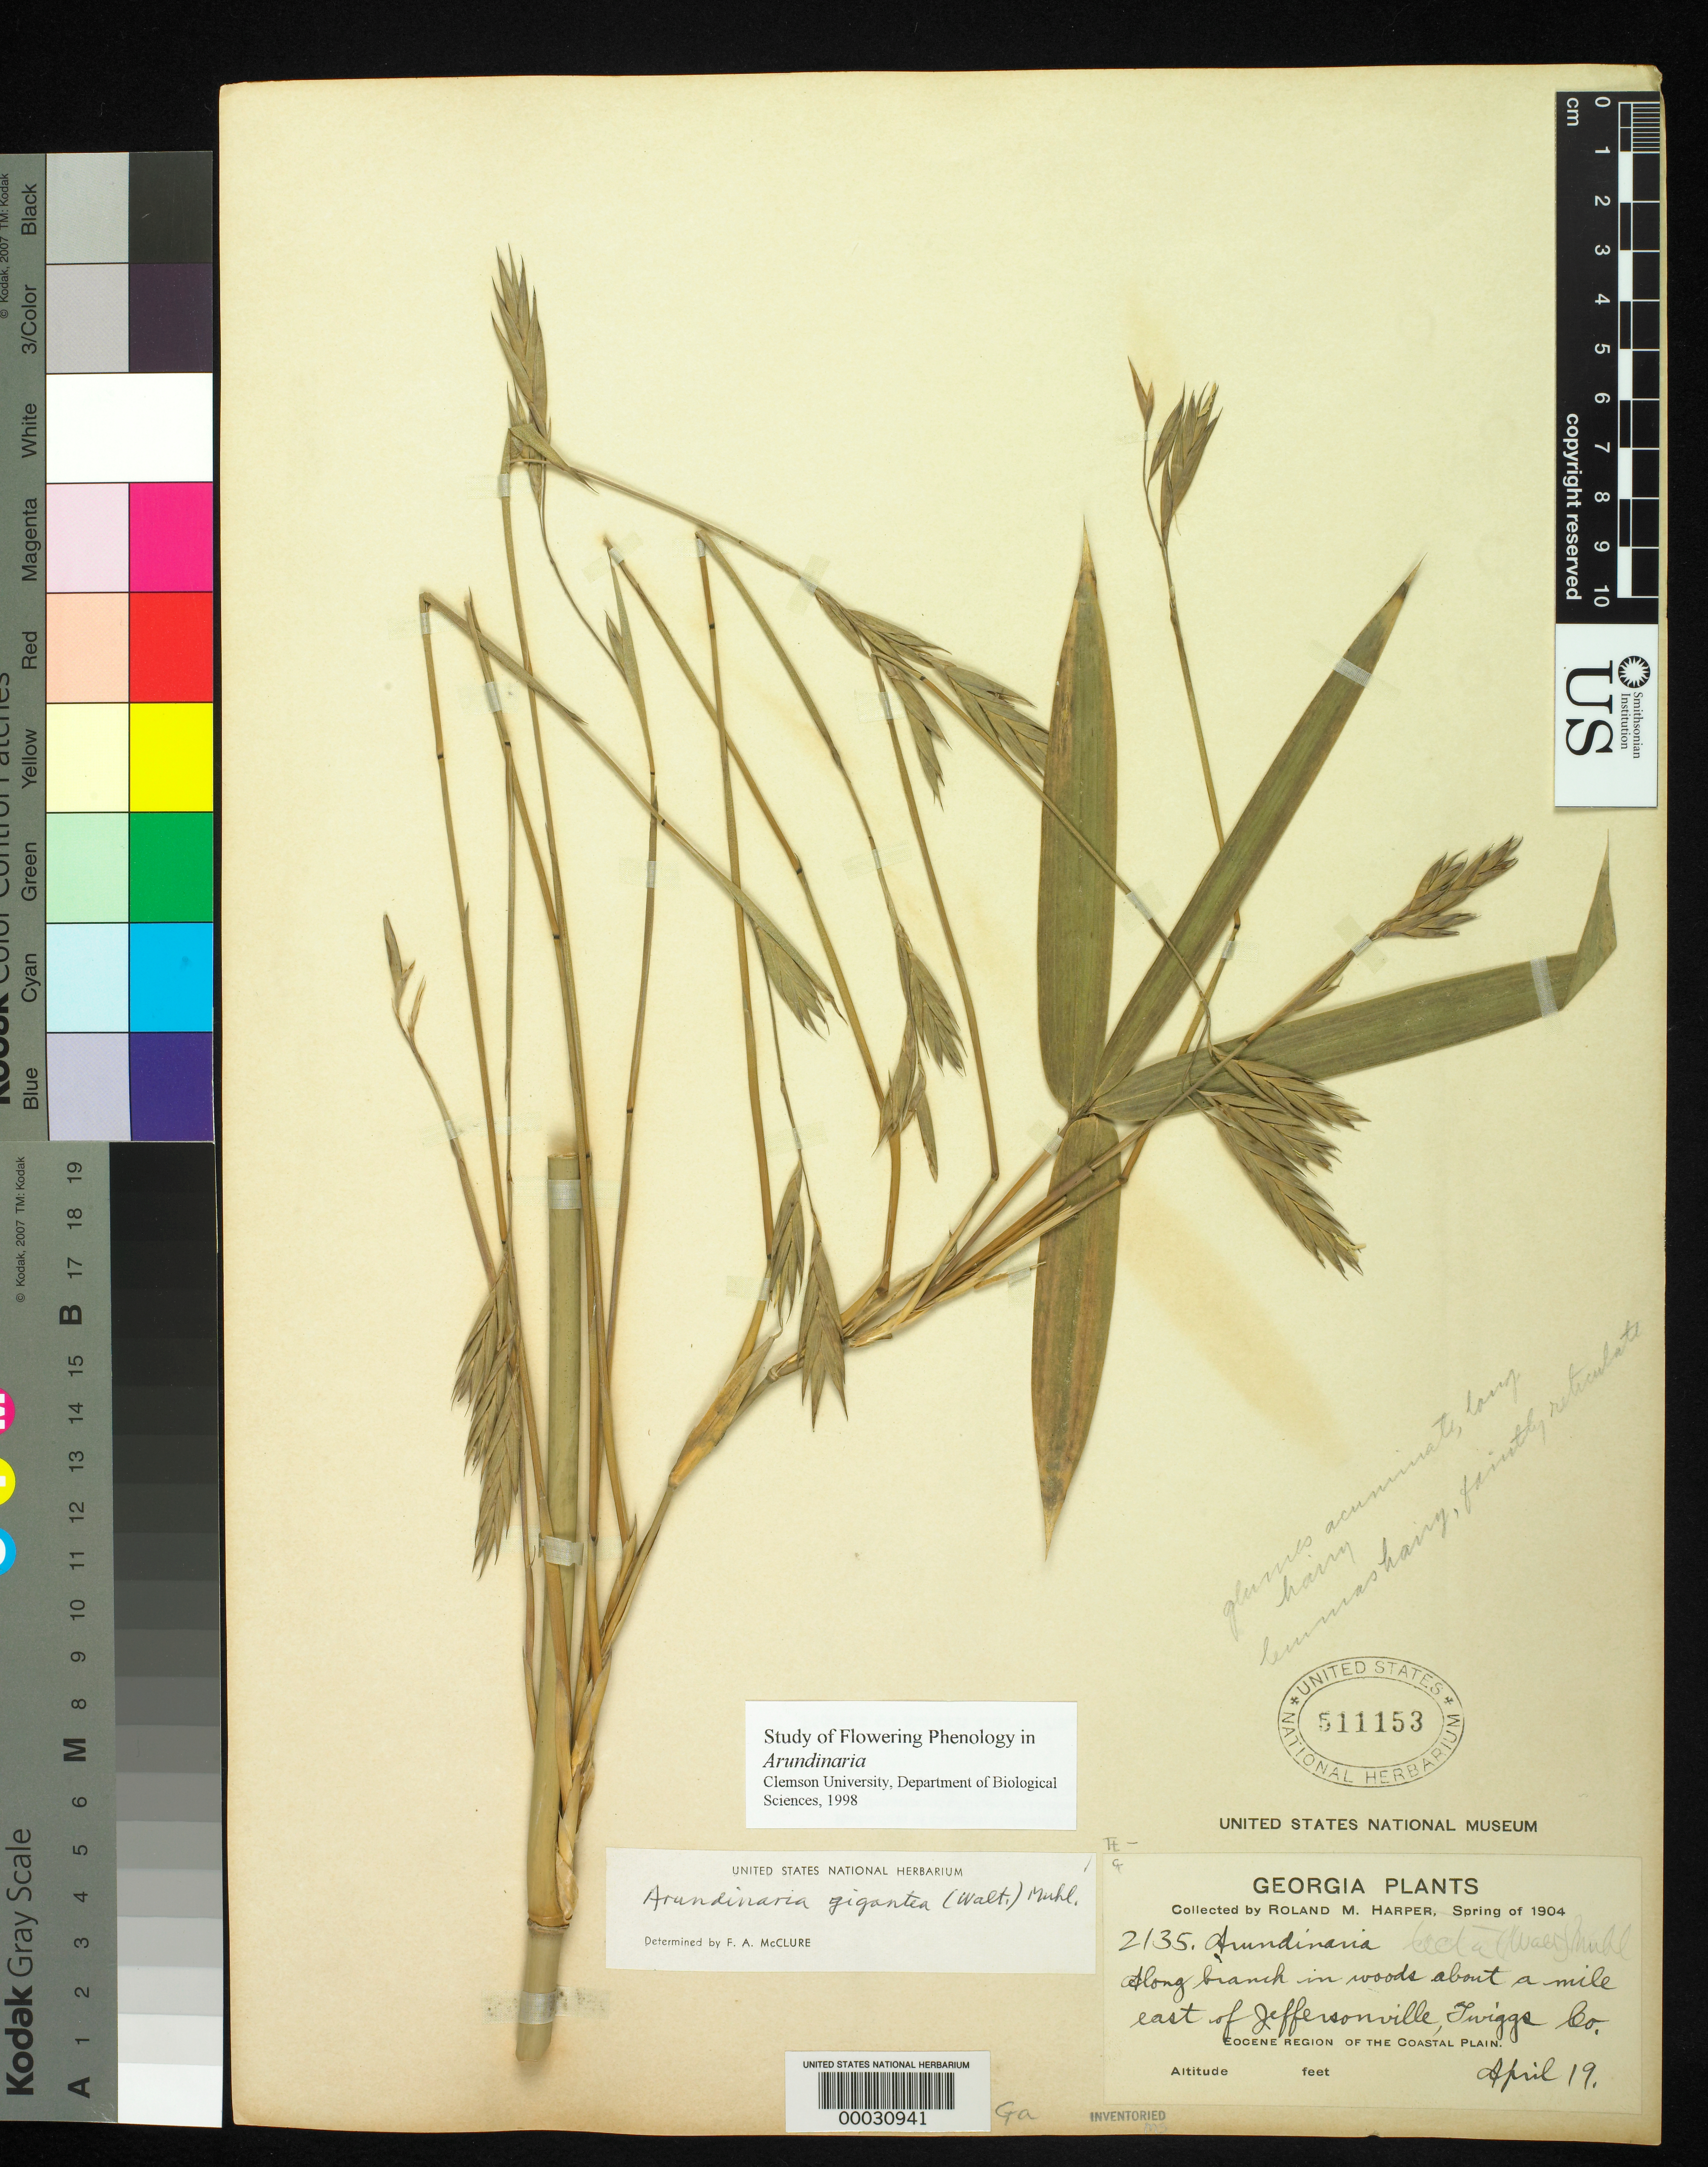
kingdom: Plantae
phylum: Tracheophyta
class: Liliopsida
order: Poales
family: Poaceae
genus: Arundinaria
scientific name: Arundinaria gigantea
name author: (Walter) Muhl.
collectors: R. M. Harper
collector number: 2135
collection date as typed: Apr 1904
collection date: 1904-04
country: United States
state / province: Georgia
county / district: Twiggs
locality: Jeffersonville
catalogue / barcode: US 511153